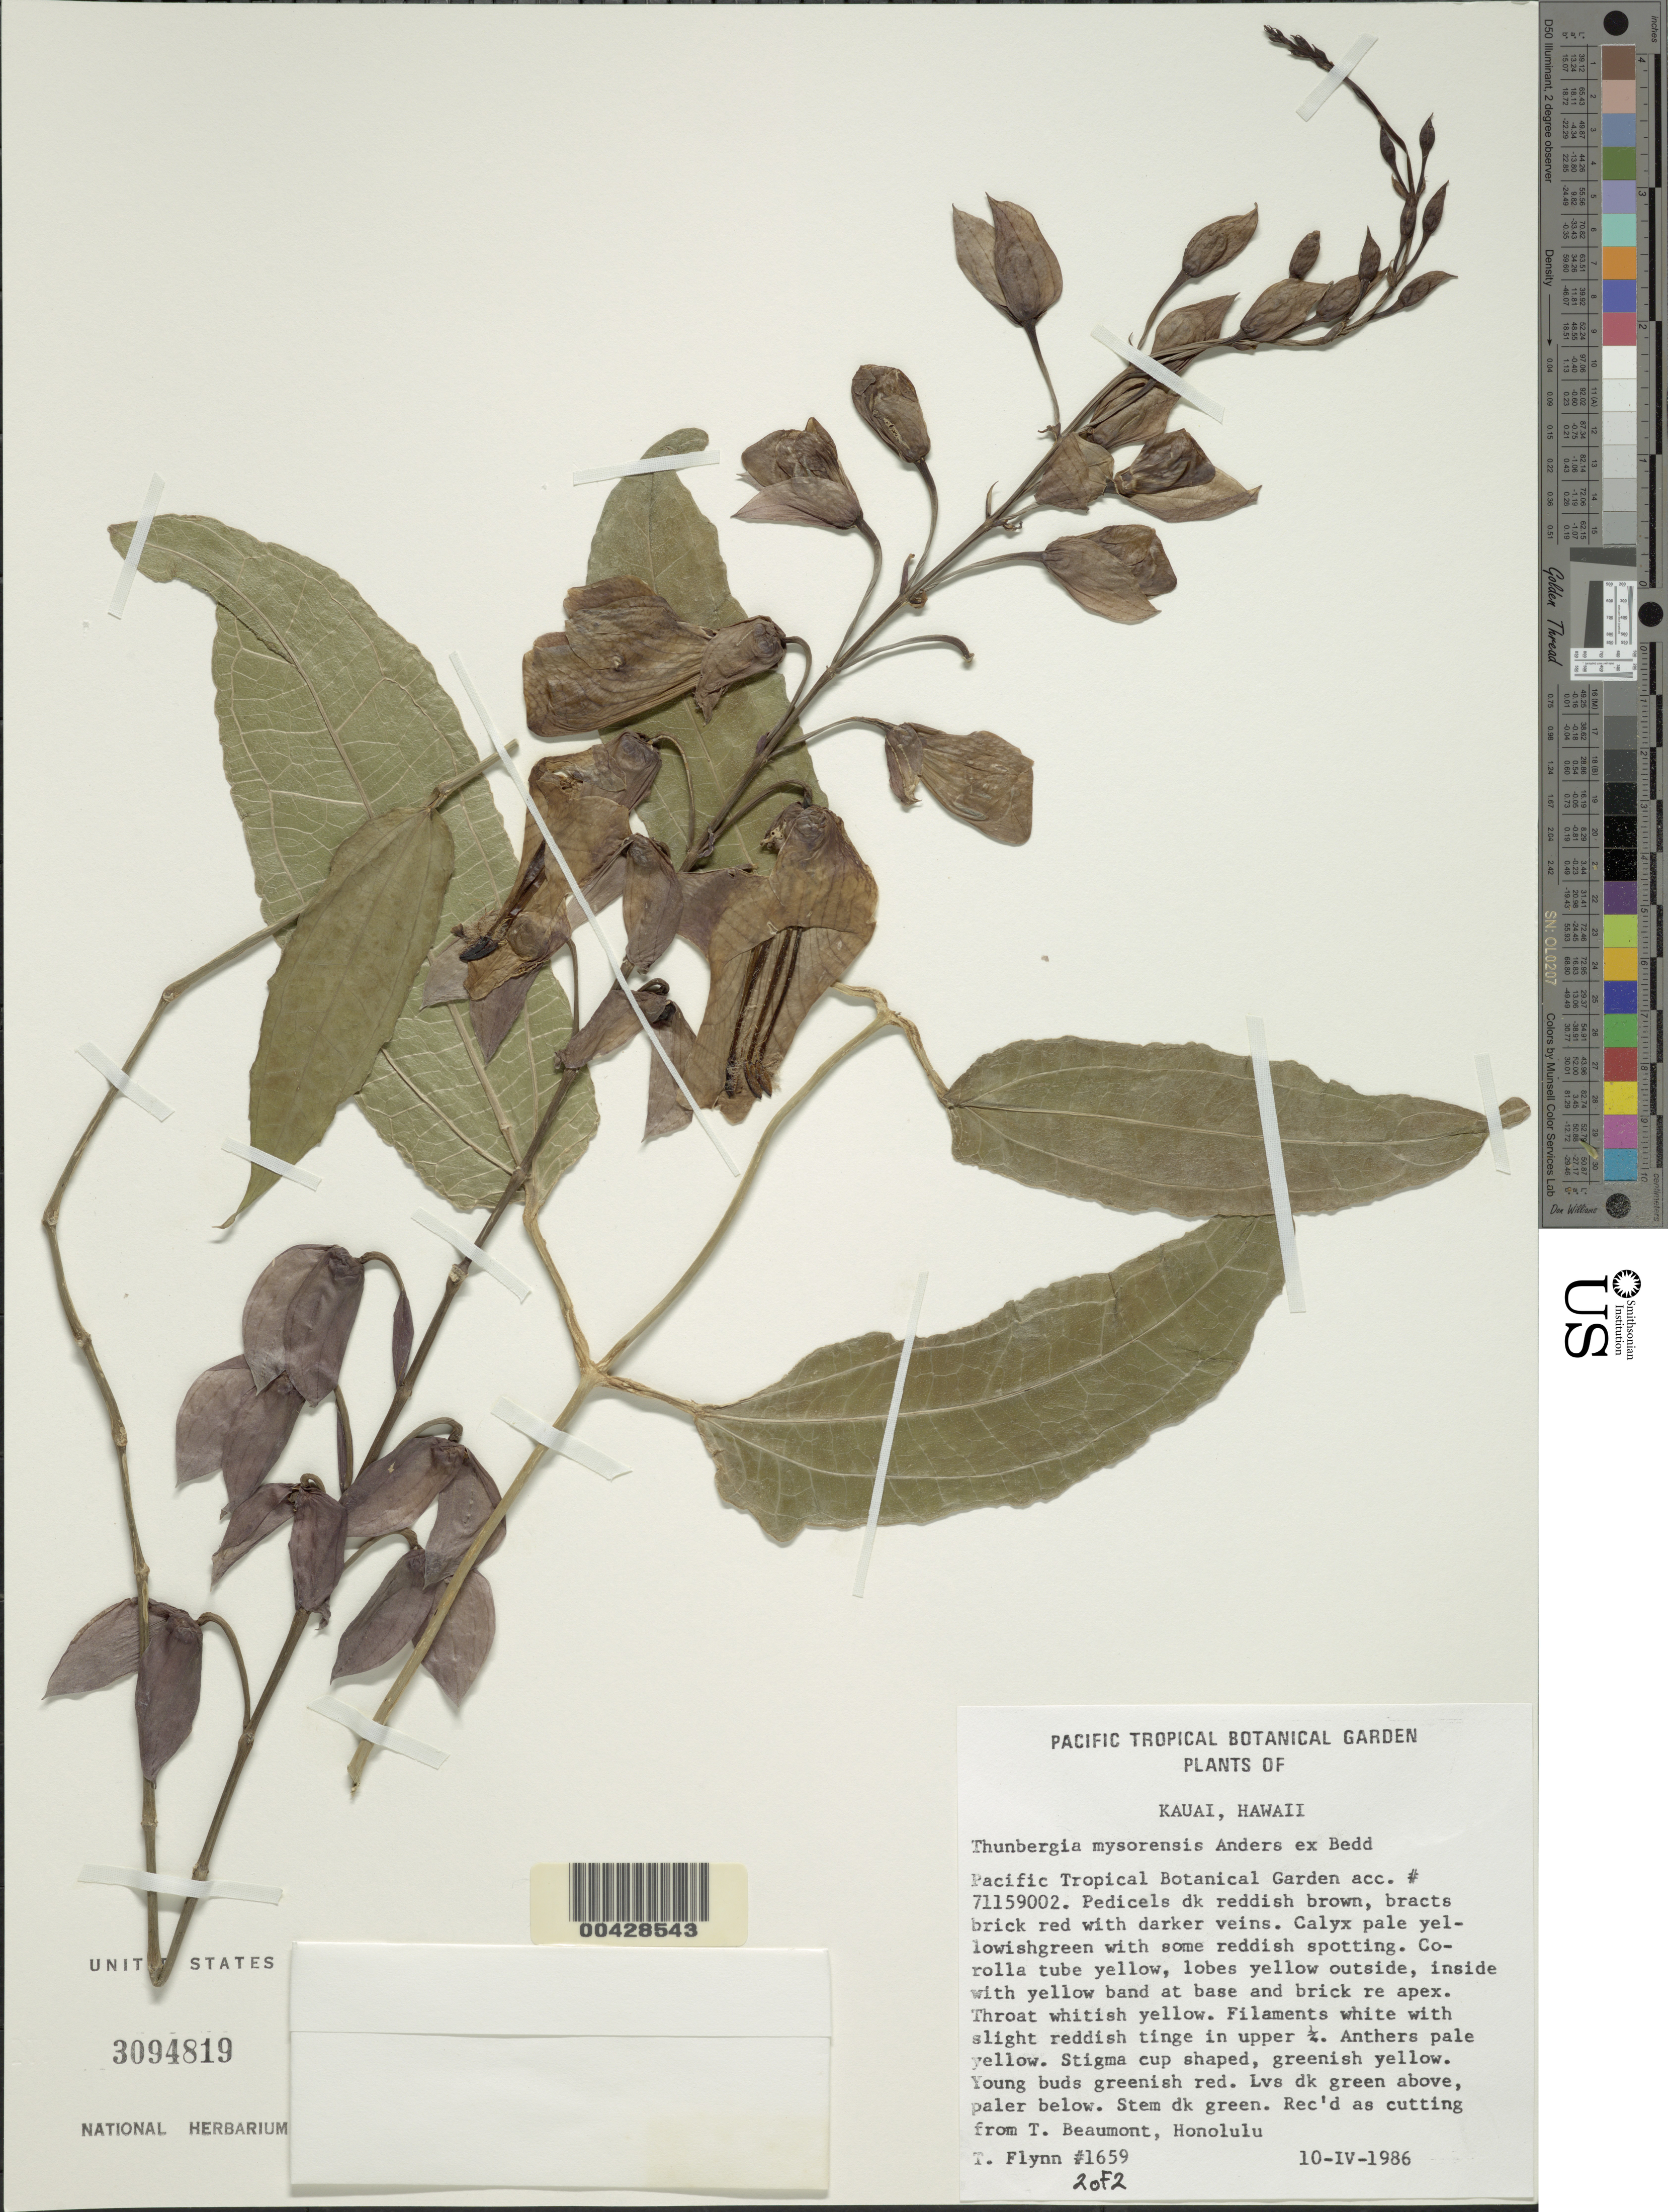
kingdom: Plantae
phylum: Tracheophyta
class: Magnoliopsida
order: Lamiales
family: Acanthaceae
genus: Thunbergia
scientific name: Thunbergia mysorensis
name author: (Wight) T. Anderson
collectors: T. W. Flynn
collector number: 1659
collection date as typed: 10 Apr 1986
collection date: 1986-04-10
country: United States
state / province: Hawaii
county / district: Kauai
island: Kaua'i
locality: Pacific Tropical Botanical Garden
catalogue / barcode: US 3094819